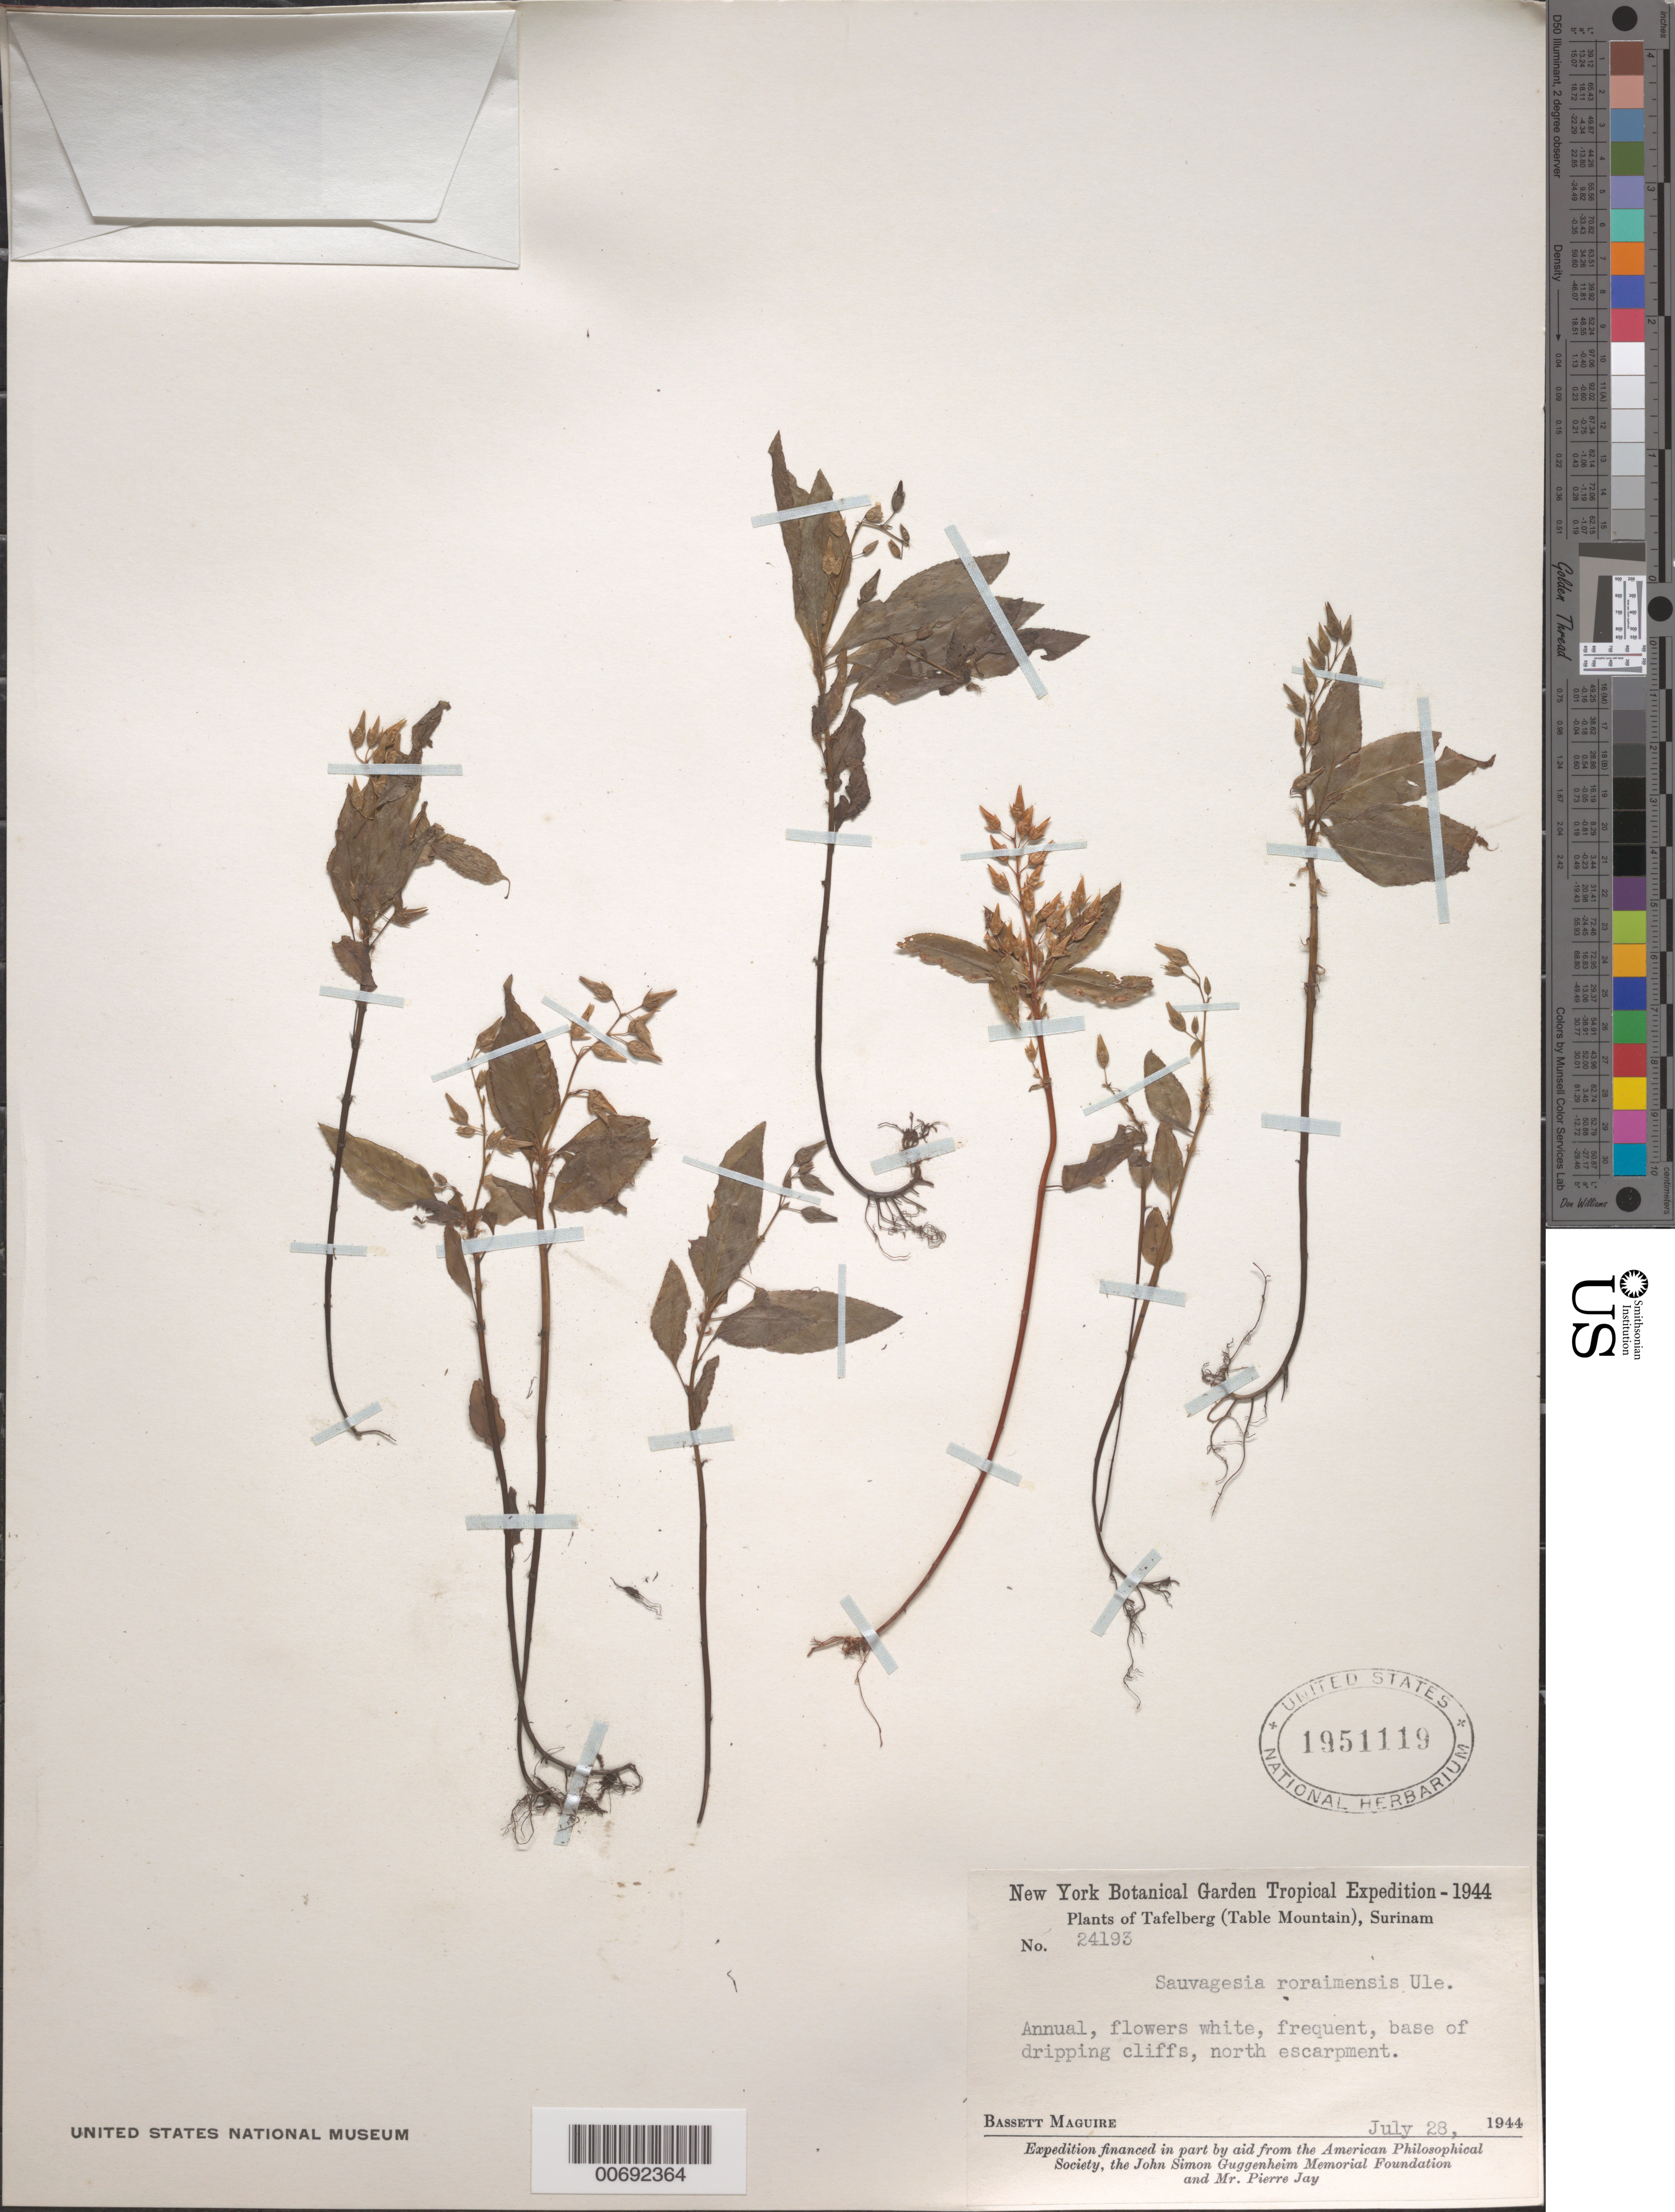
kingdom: Plantae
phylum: Tracheophyta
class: Magnoliopsida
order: Malpighiales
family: Ochnaceae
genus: Sauvagesia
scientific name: Sauvagesia roraimensis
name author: Ule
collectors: B. Maguire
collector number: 24193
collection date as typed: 28-Jul-44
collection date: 1944-07-28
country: Suriname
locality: Tafelberg (Table Mountain), north escarpment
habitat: Base of dripping cliffs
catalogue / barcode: US 1951119